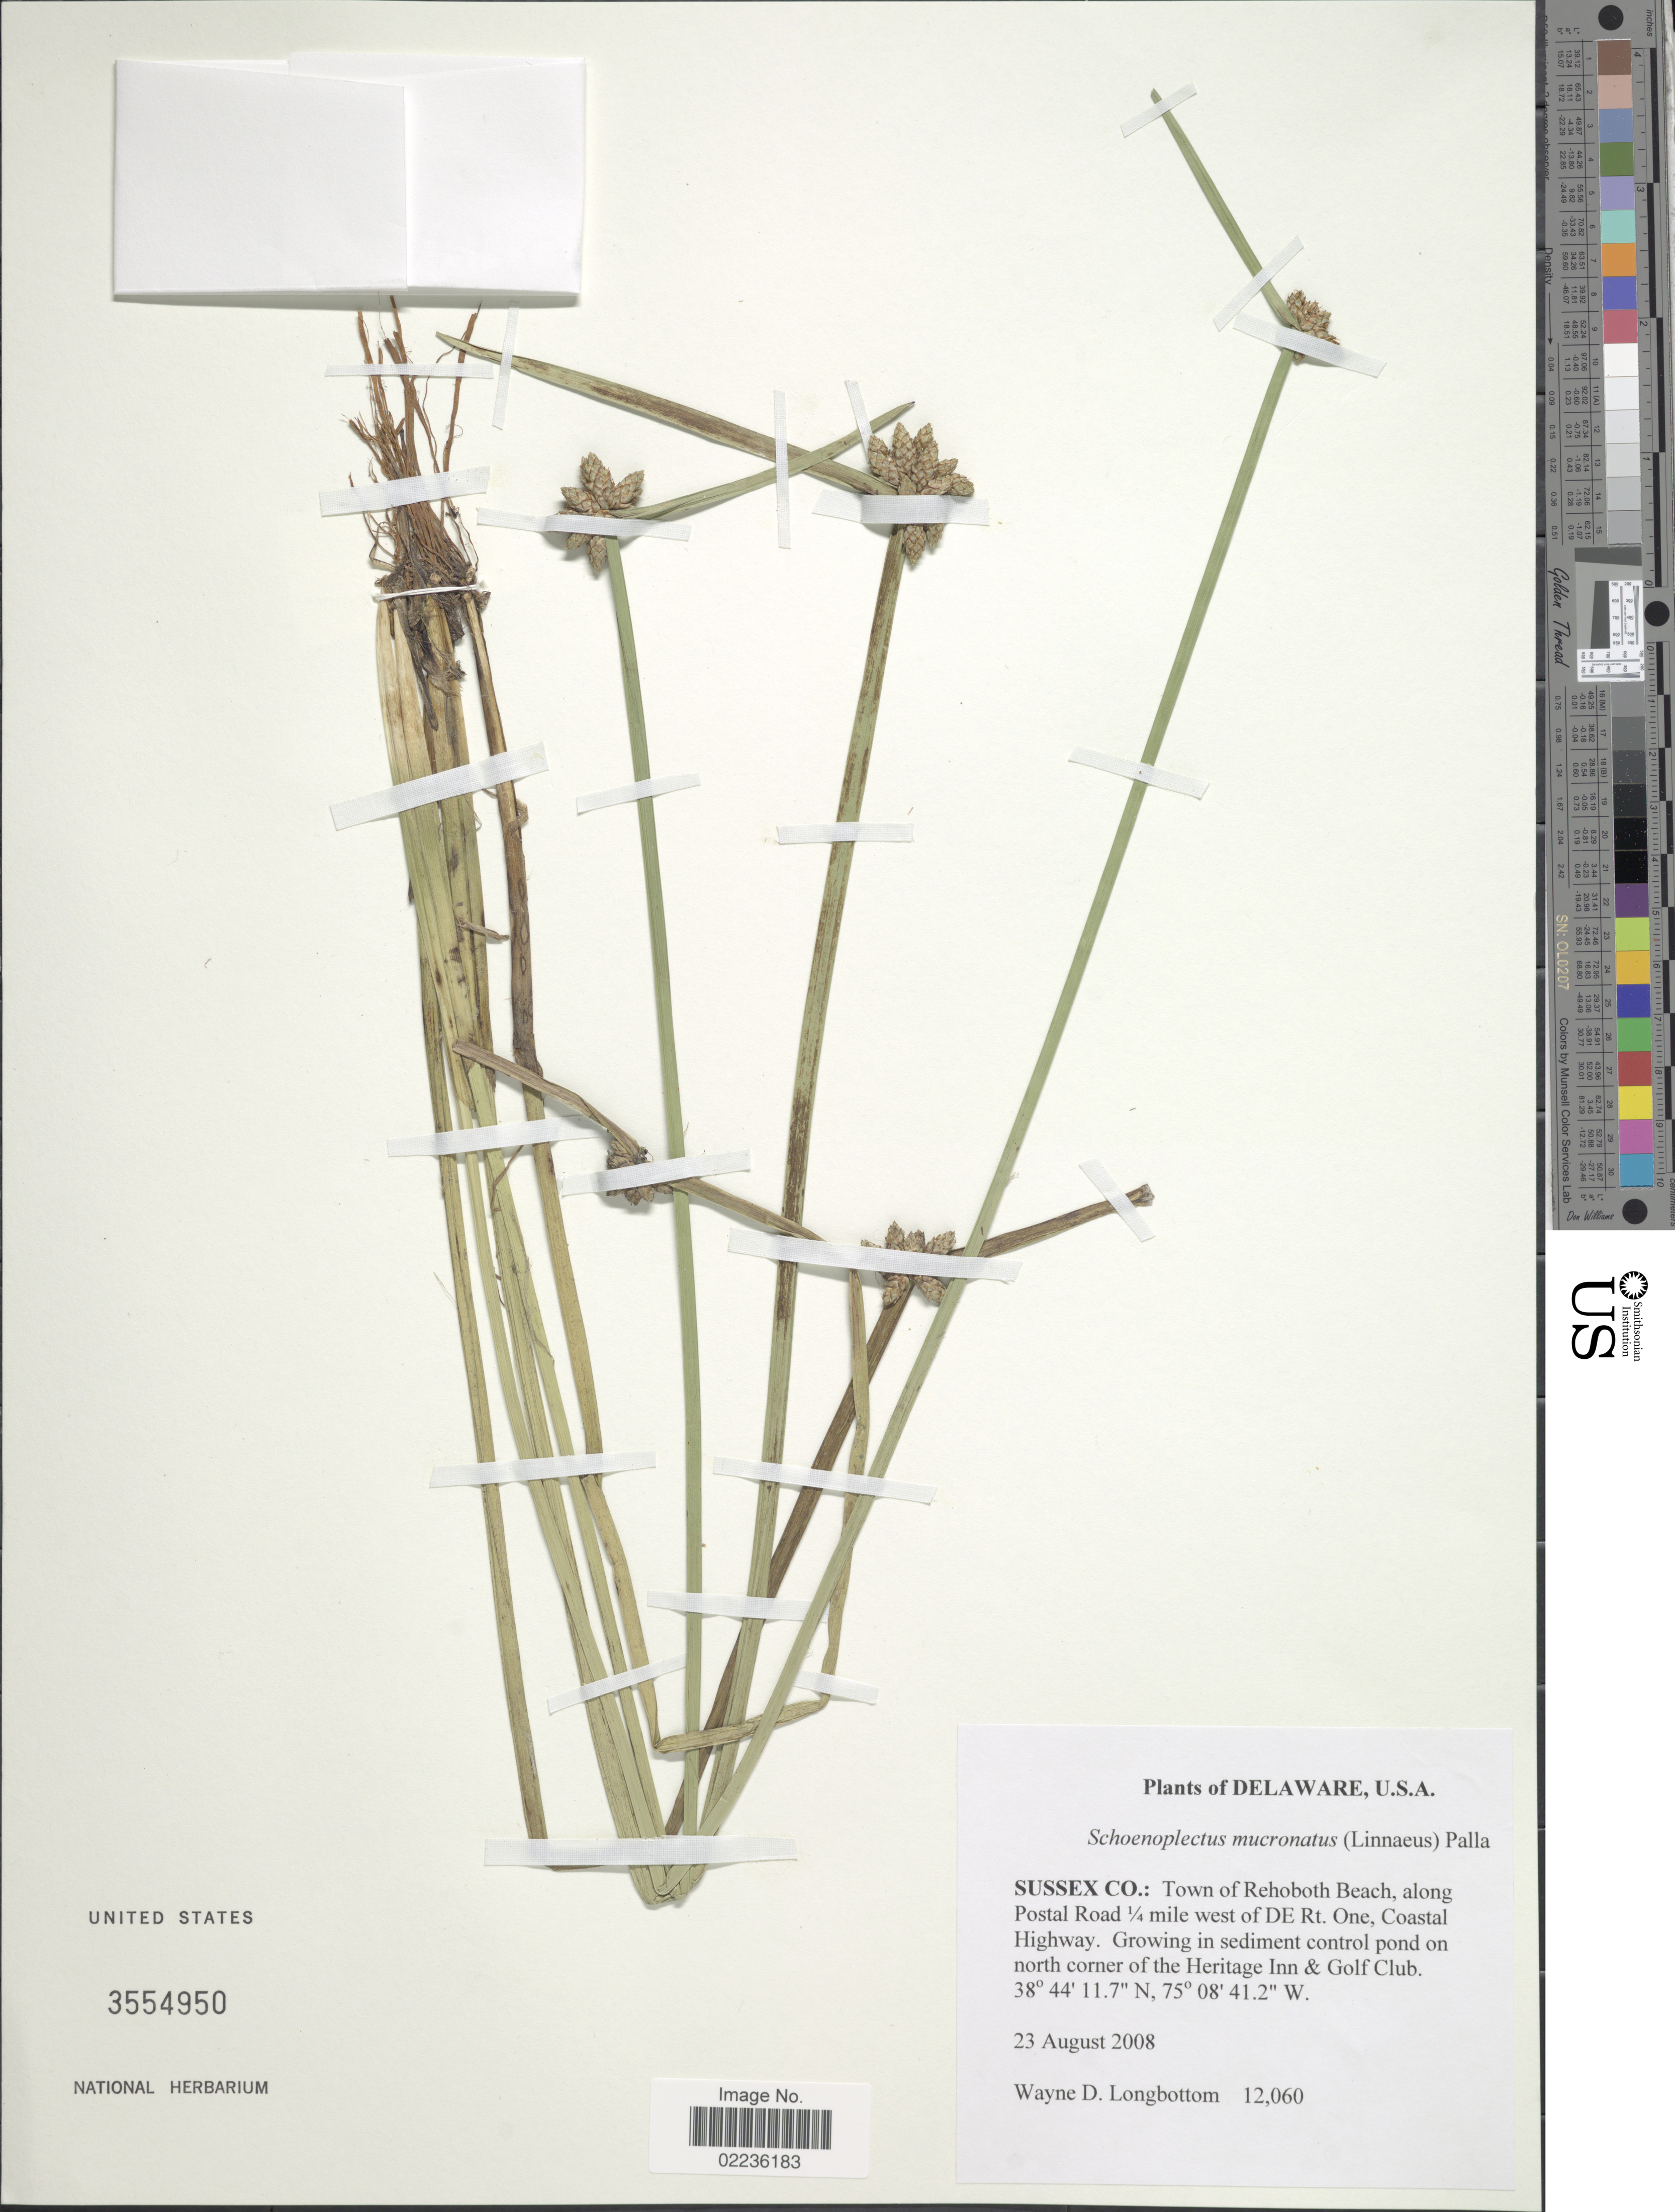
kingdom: Plantae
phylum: Tracheophyta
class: Liliopsida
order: Poales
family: Cyperaceae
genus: Schoenoplectus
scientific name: Schoenoplectus mucronatus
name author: (L.) Palla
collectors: W. D. Longbottom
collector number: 12060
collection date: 2008-08-23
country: United States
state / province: Delaware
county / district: Sussex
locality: U.S.A. Sussex Co.: Town of Rehoboth Beach, along Postal Road 1/4 mile west of DE Rt. One, Coastal Highway. Growing in sediment control pond on north corner of the Heritage Inn & Golf Club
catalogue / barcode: US 3554950